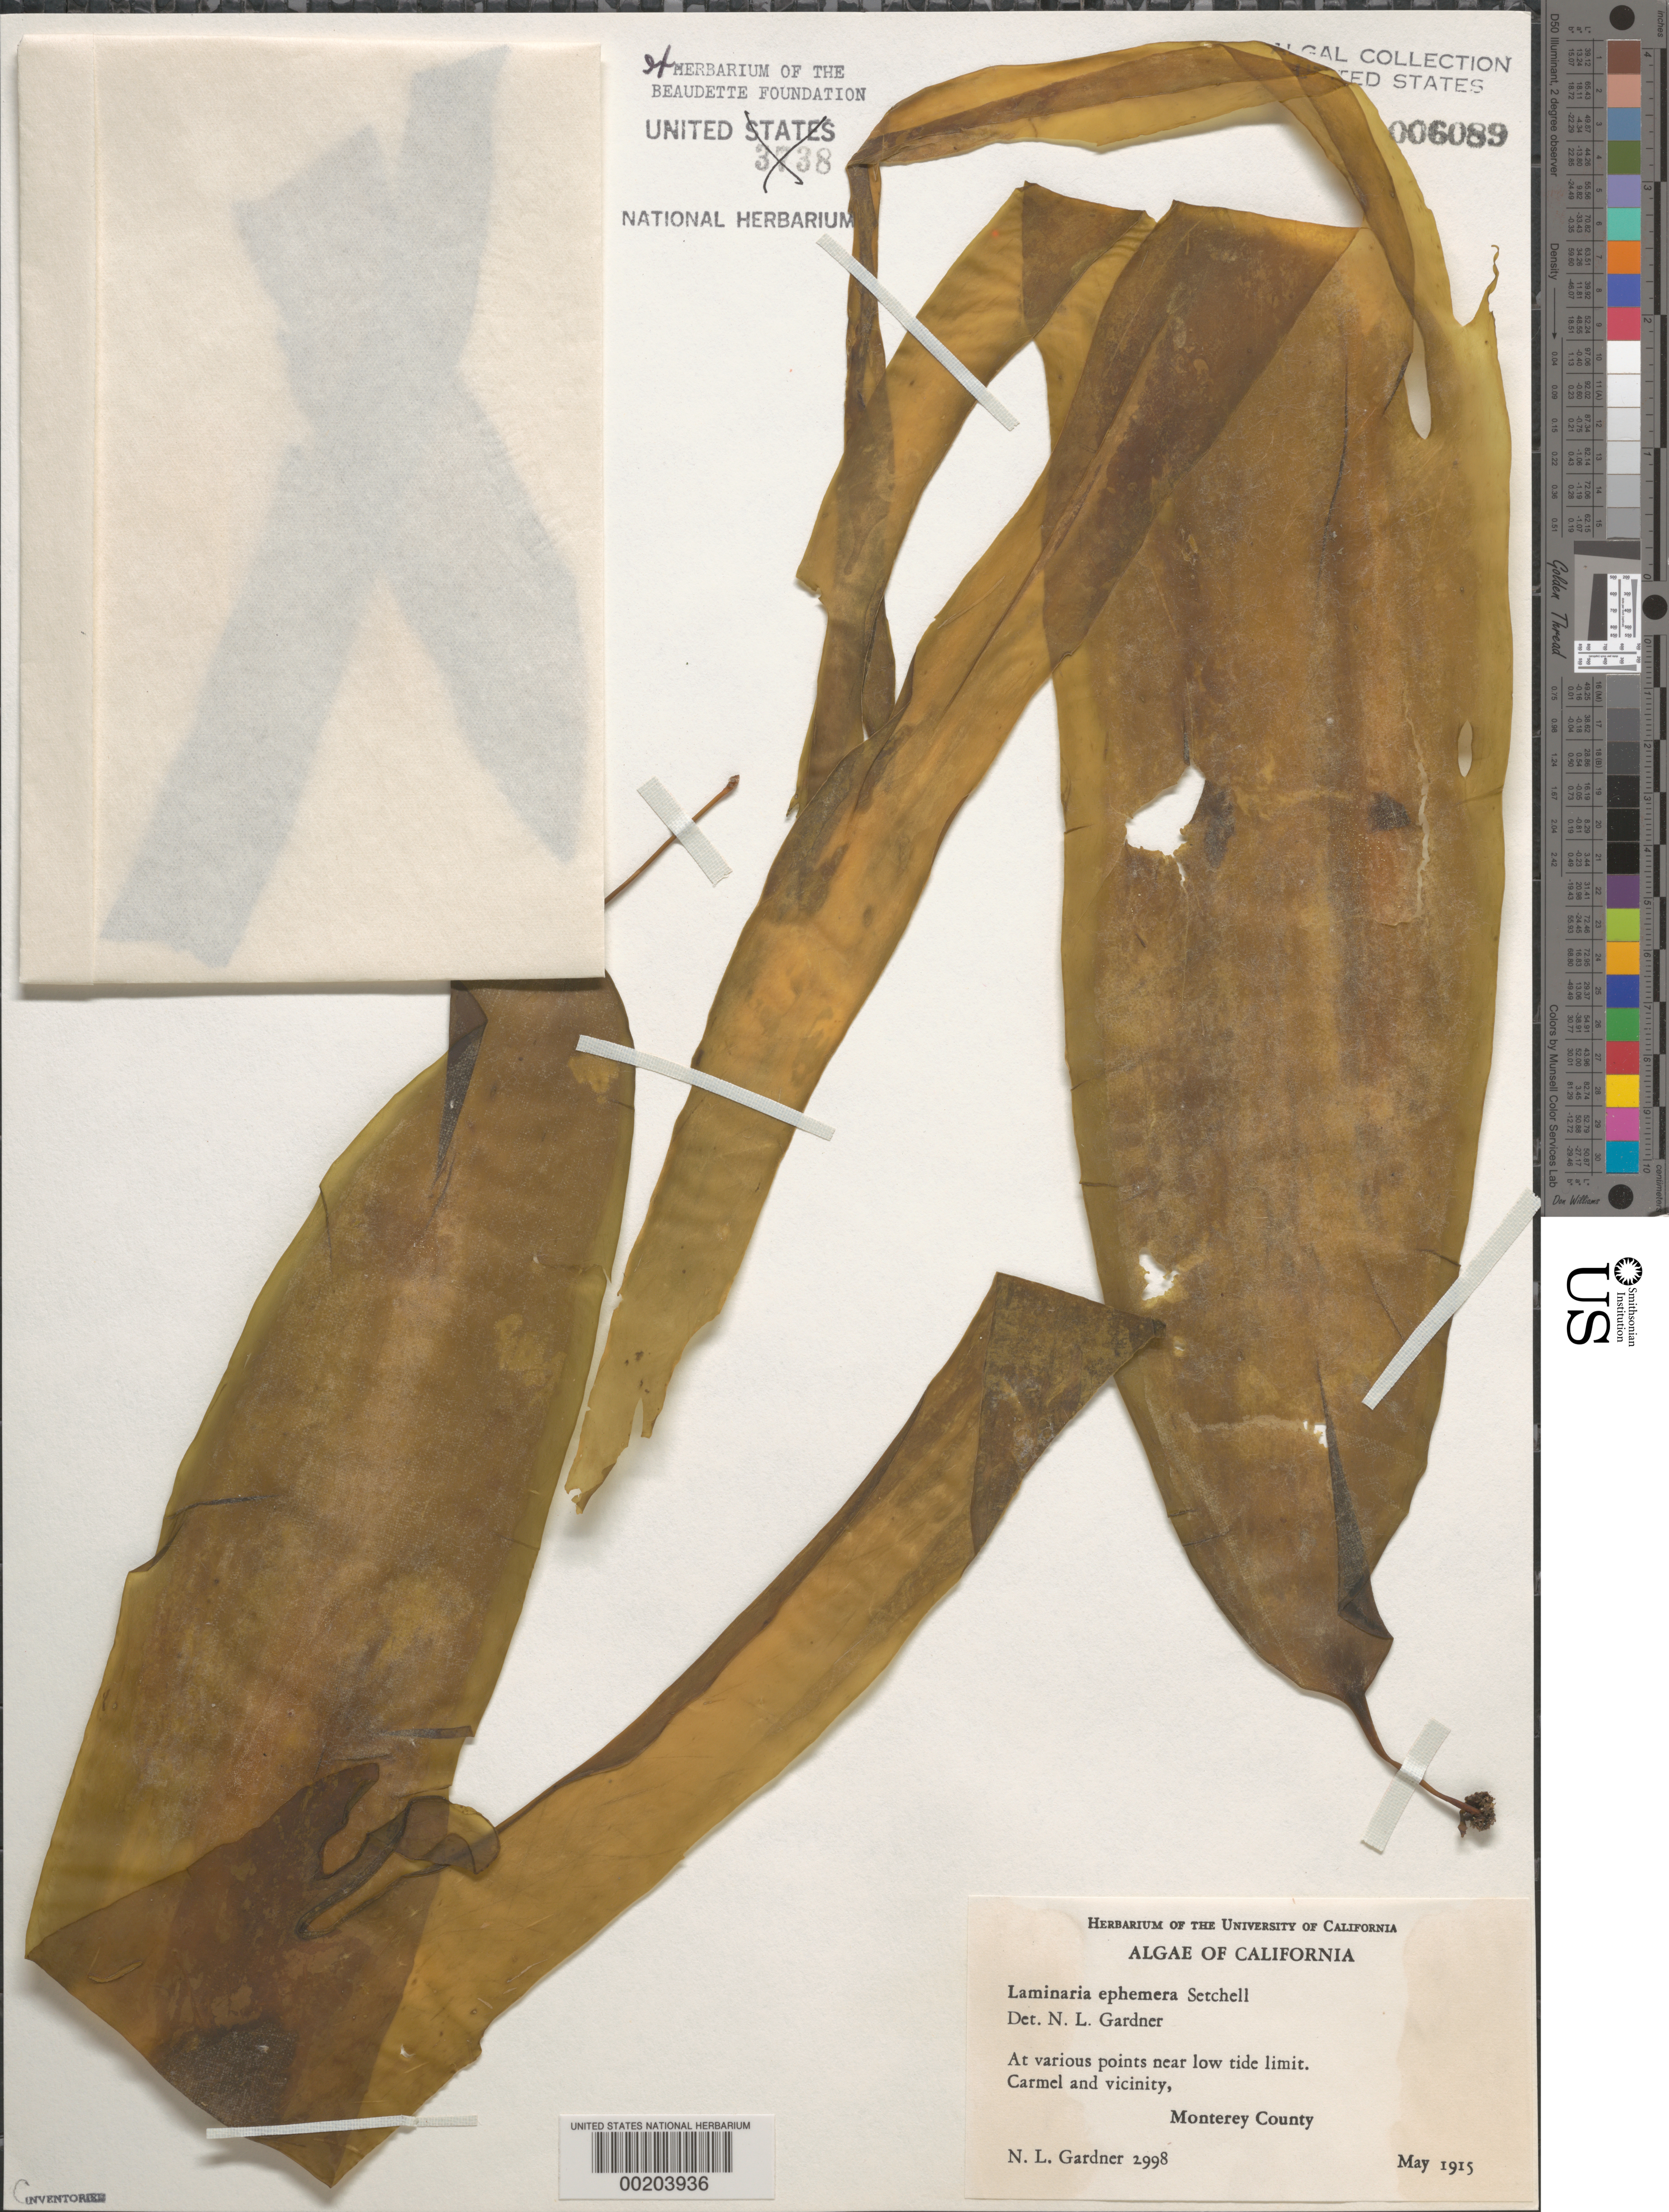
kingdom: Chromista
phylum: Ochrophyta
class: Phaeophyceae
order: Laminariales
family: Laminariaceae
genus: Laminaria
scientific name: Laminaria ephemera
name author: Setch.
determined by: Gardner, Nathaniel L.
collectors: N. Gardner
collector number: NLG 2998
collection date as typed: May 1915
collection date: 1915-05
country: United States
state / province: California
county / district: Monterey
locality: Carmel and area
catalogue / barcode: US 6089